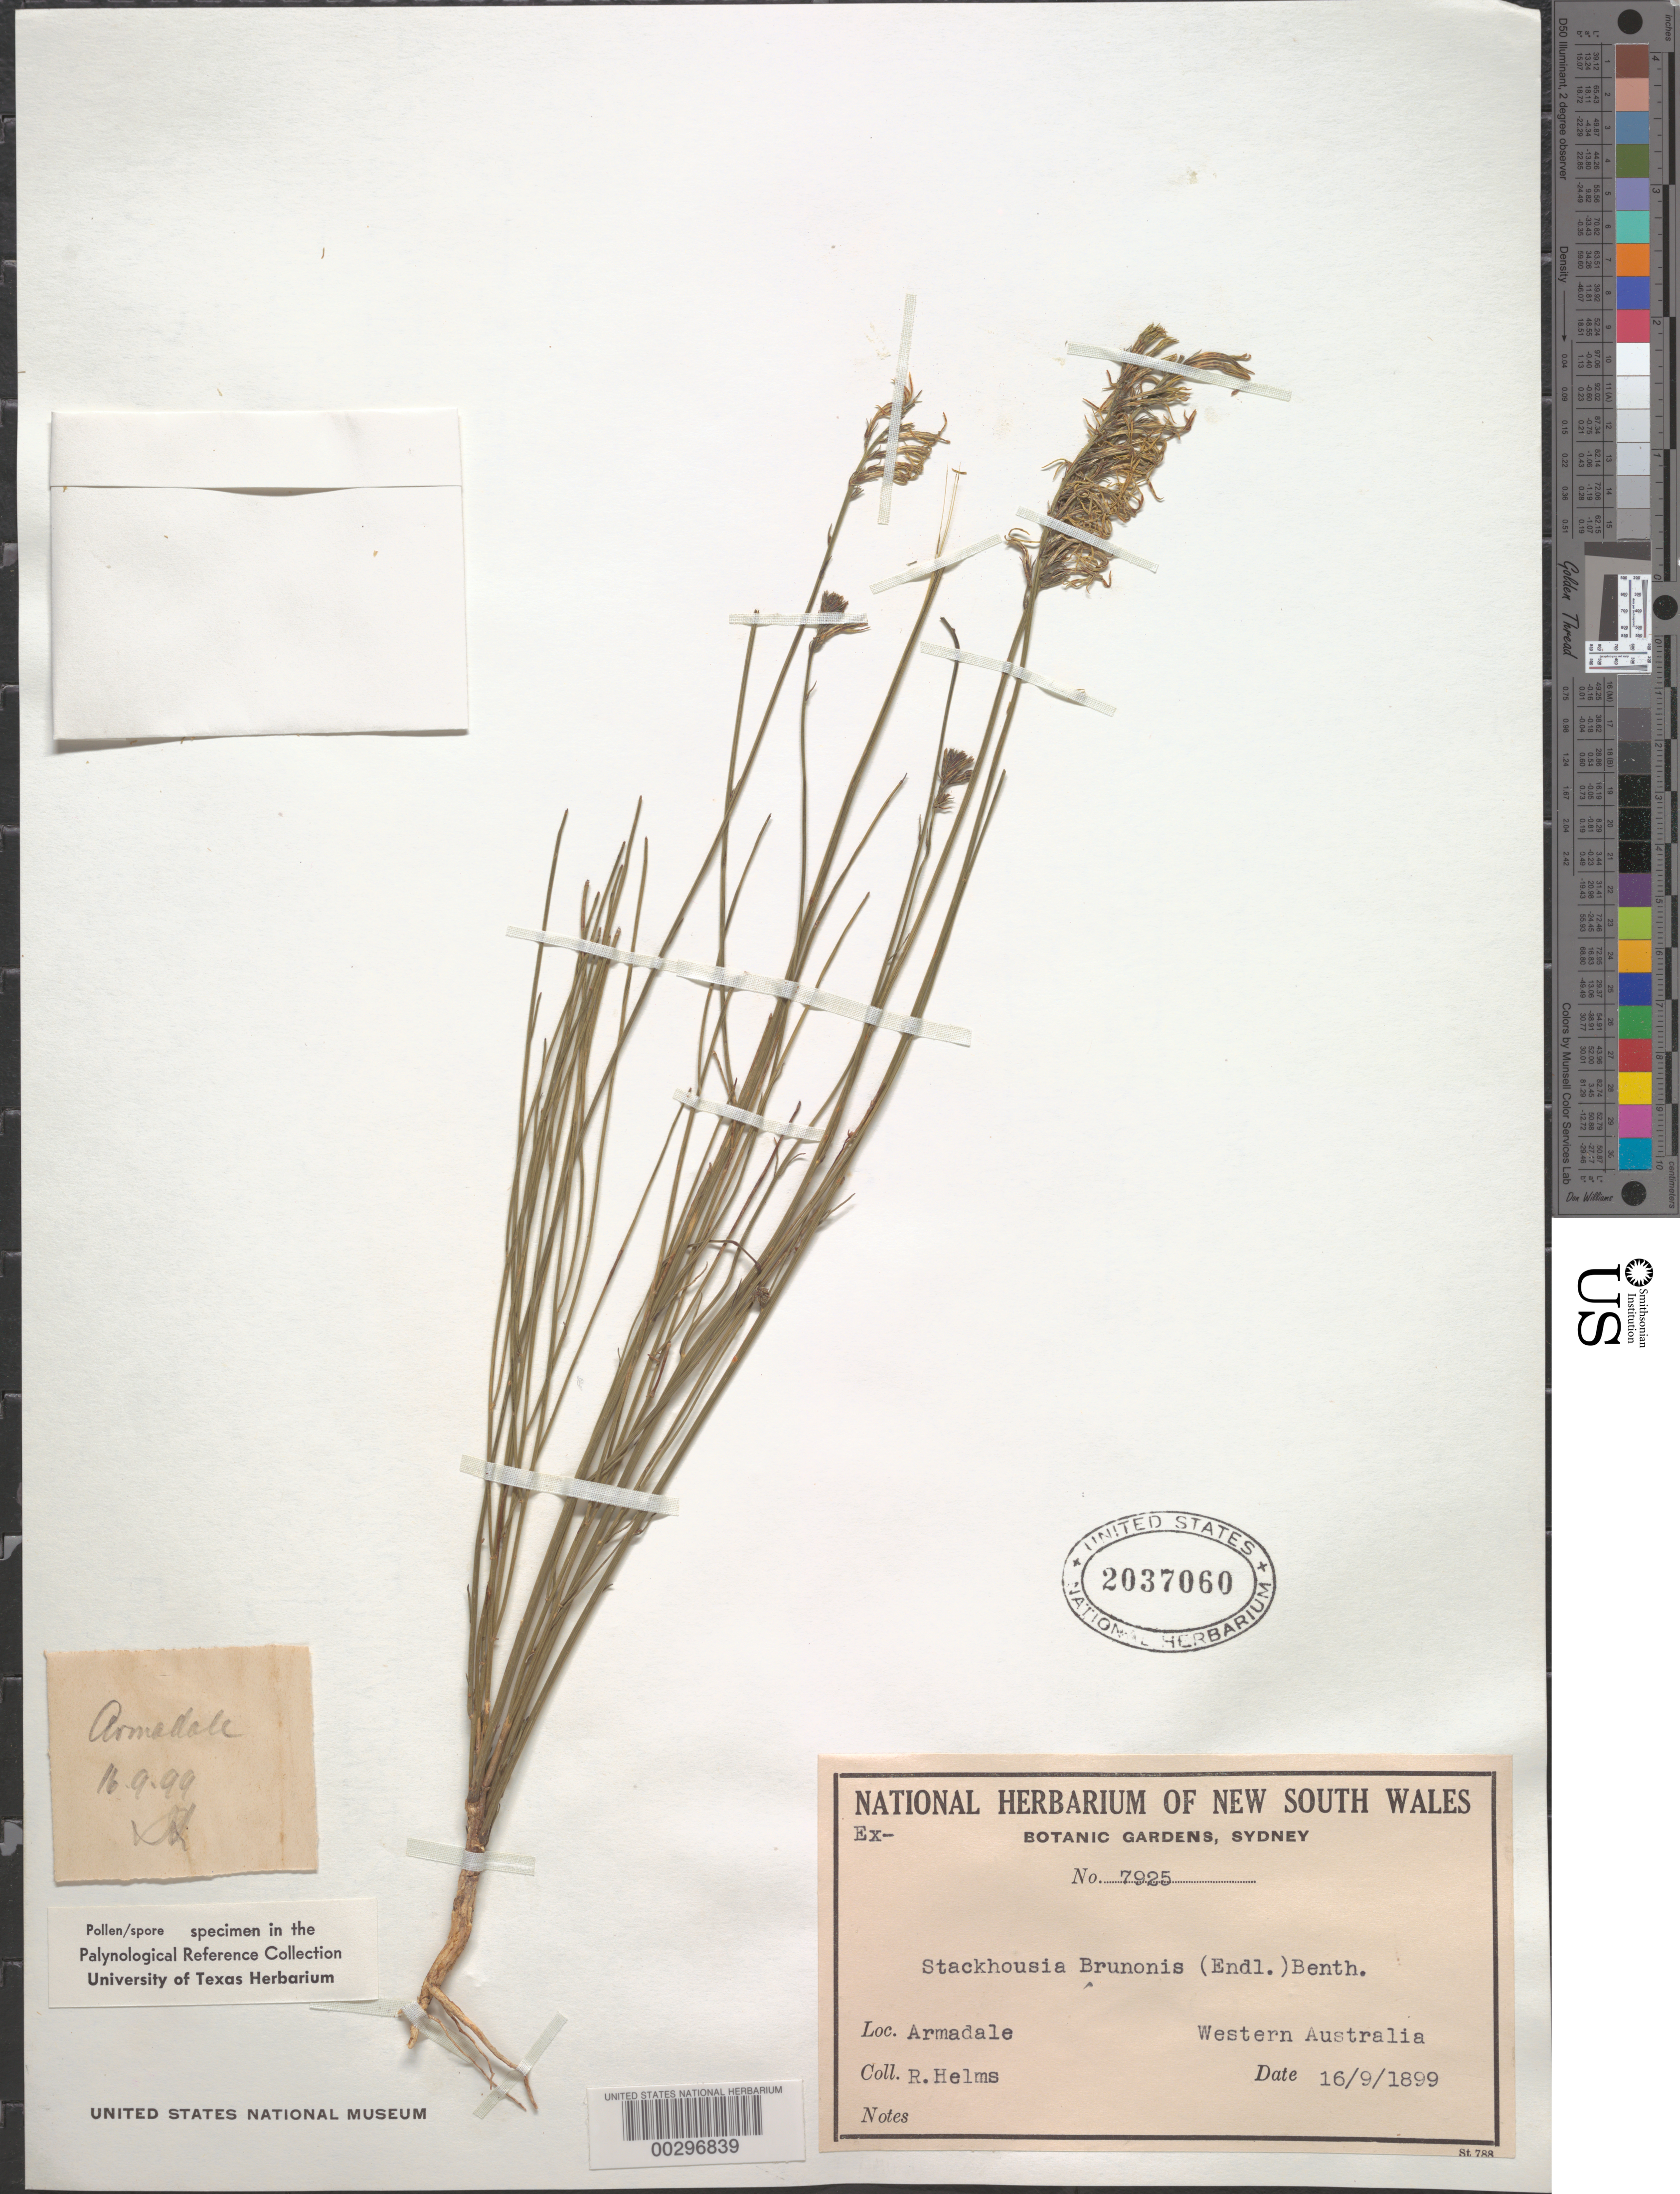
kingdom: Plantae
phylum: Tracheophyta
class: Magnoliopsida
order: Celastrales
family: Celastraceae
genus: Tripterococcus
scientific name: Tripterococcus brunonis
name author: Endl.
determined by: Strong, Mark T., (BOT), Smithsonian Institution - National Museum of Natural History (UNITED STATES)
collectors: R. Helms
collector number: Ex Herb. Nsw 7925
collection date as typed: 16 Sep 1899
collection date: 1899-09-16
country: Australia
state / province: Western Australia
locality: Armadale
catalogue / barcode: US 2037060